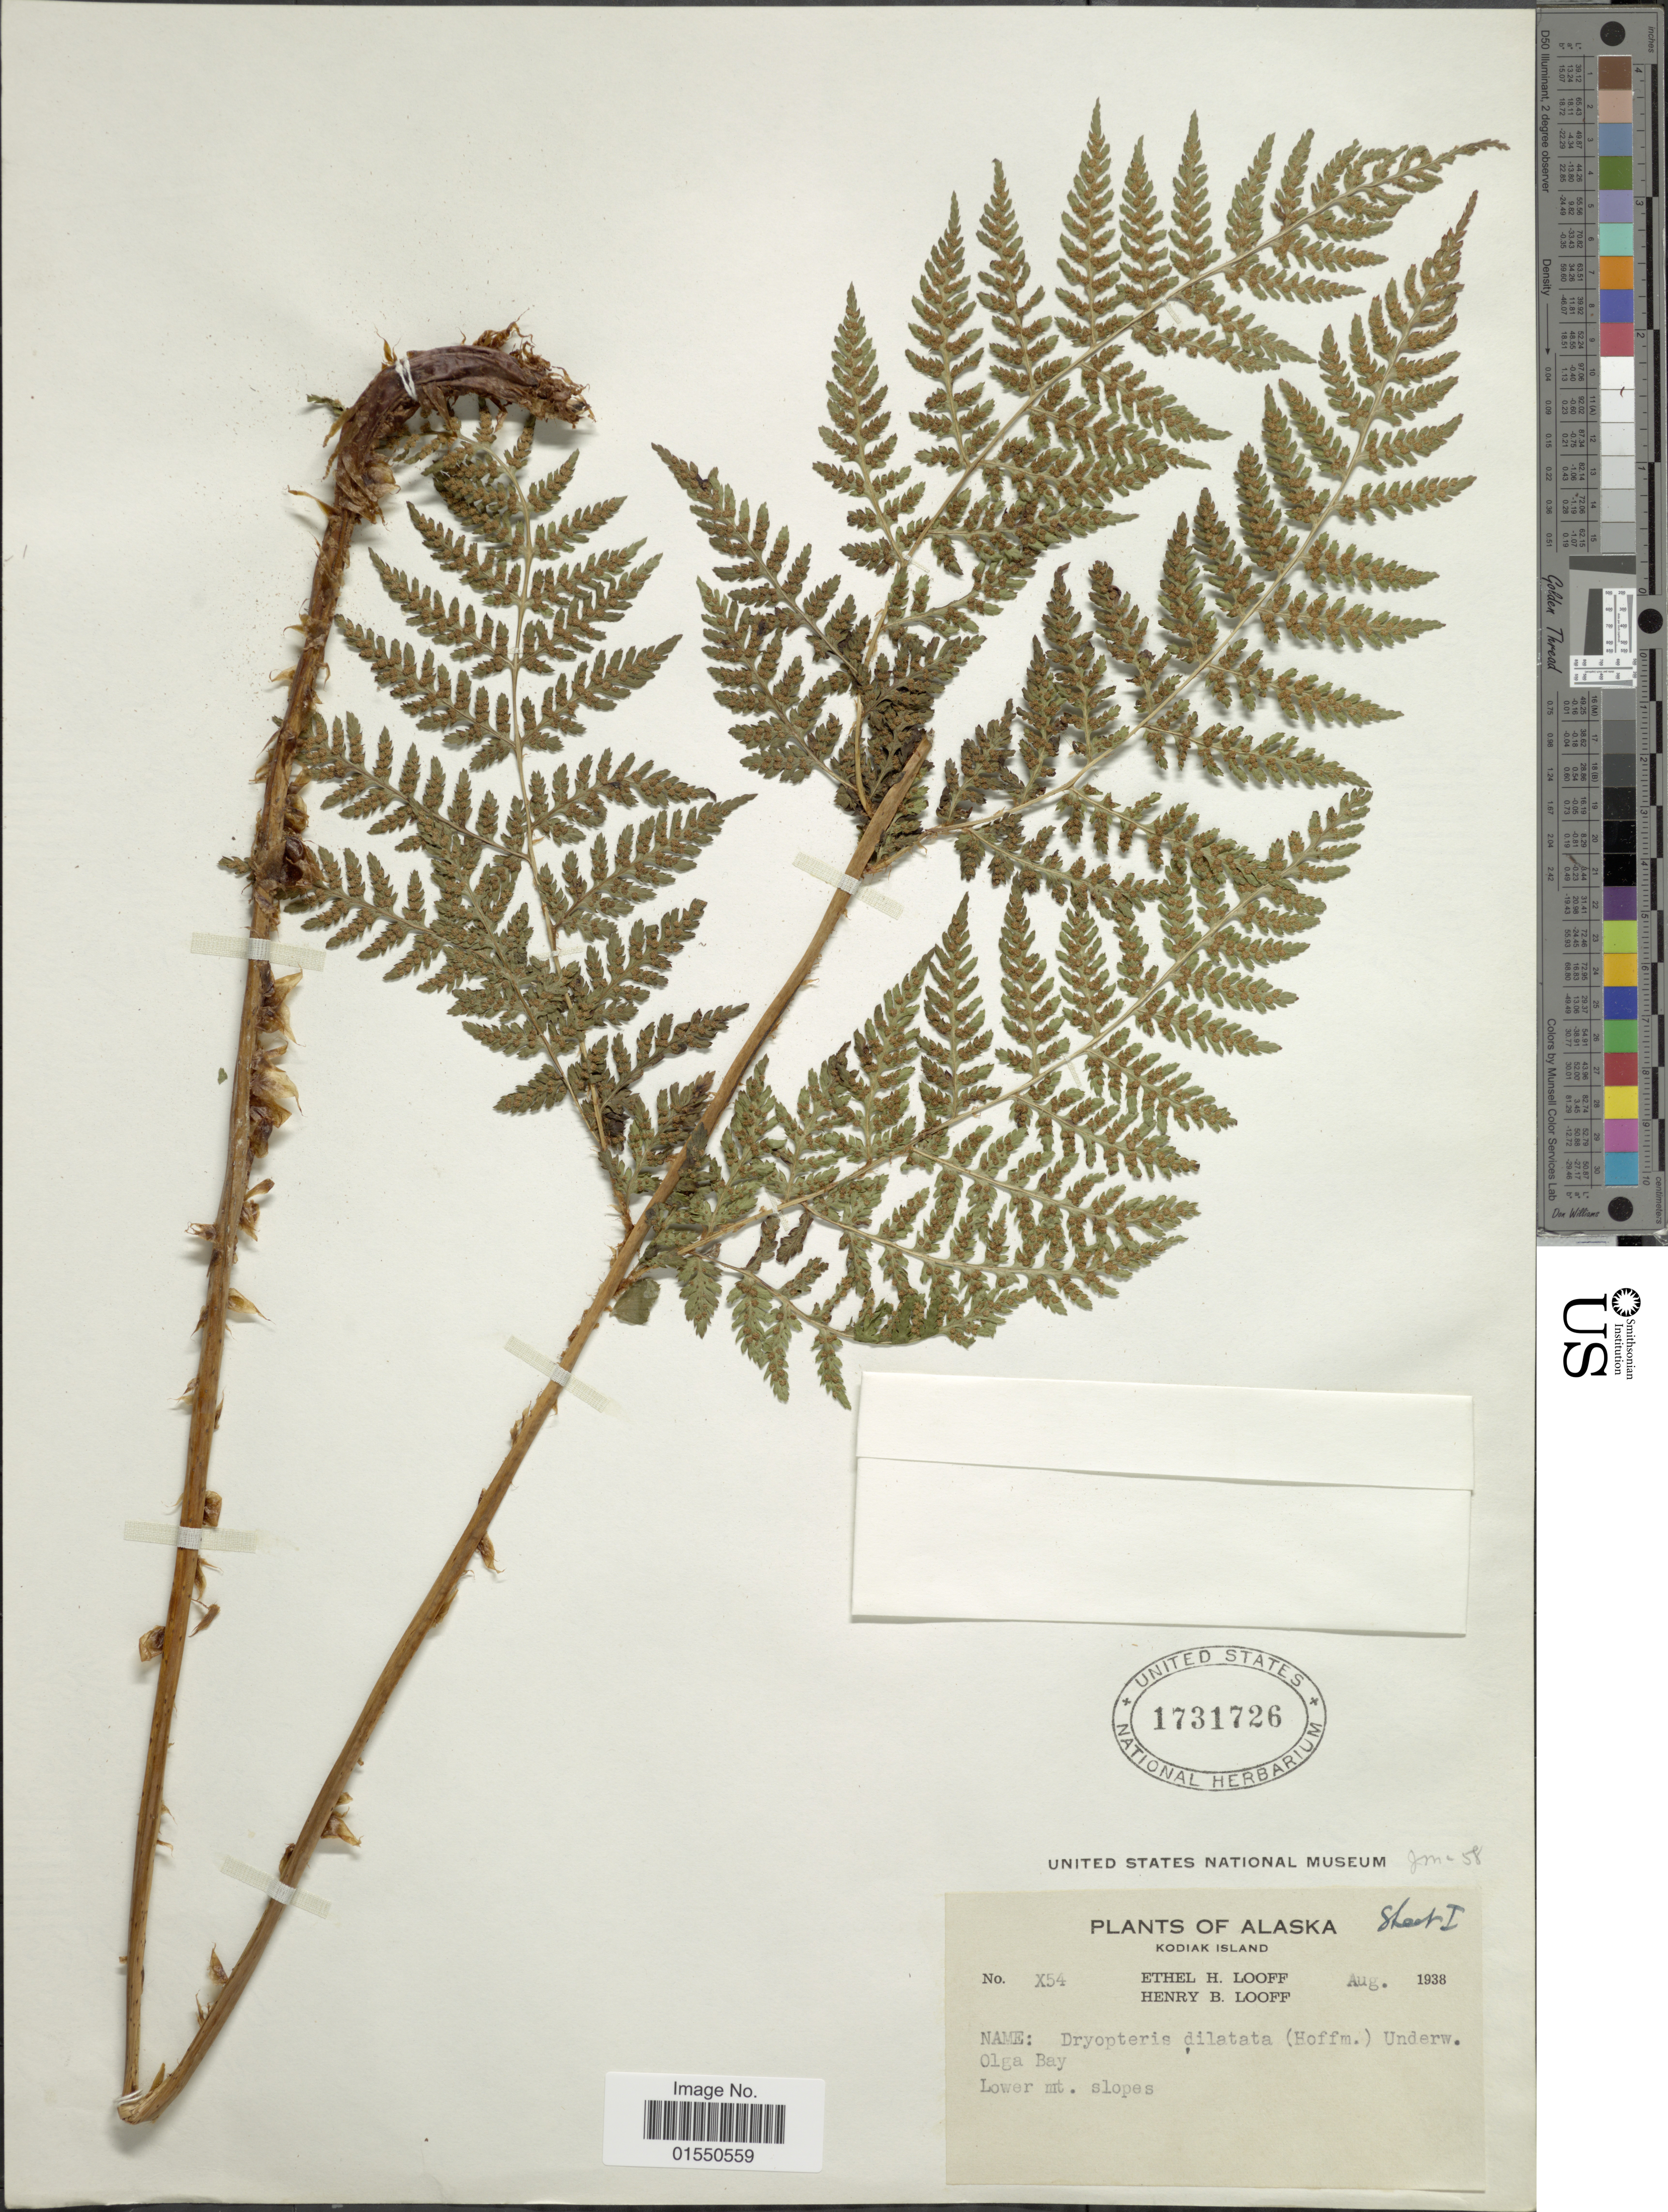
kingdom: Plantae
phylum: Tracheophyta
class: Polypodiopsida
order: Polypodiales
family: Dryopteridaceae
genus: Dryopteris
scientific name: Dryopteris expansa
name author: (C. Presl) Fraser-Jenk. & Jermy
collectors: E. Looff & H. Looff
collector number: X54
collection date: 1938-08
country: United States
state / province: Alaska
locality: Kodiak Island, Lower mt. slopes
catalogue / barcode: US 1731726